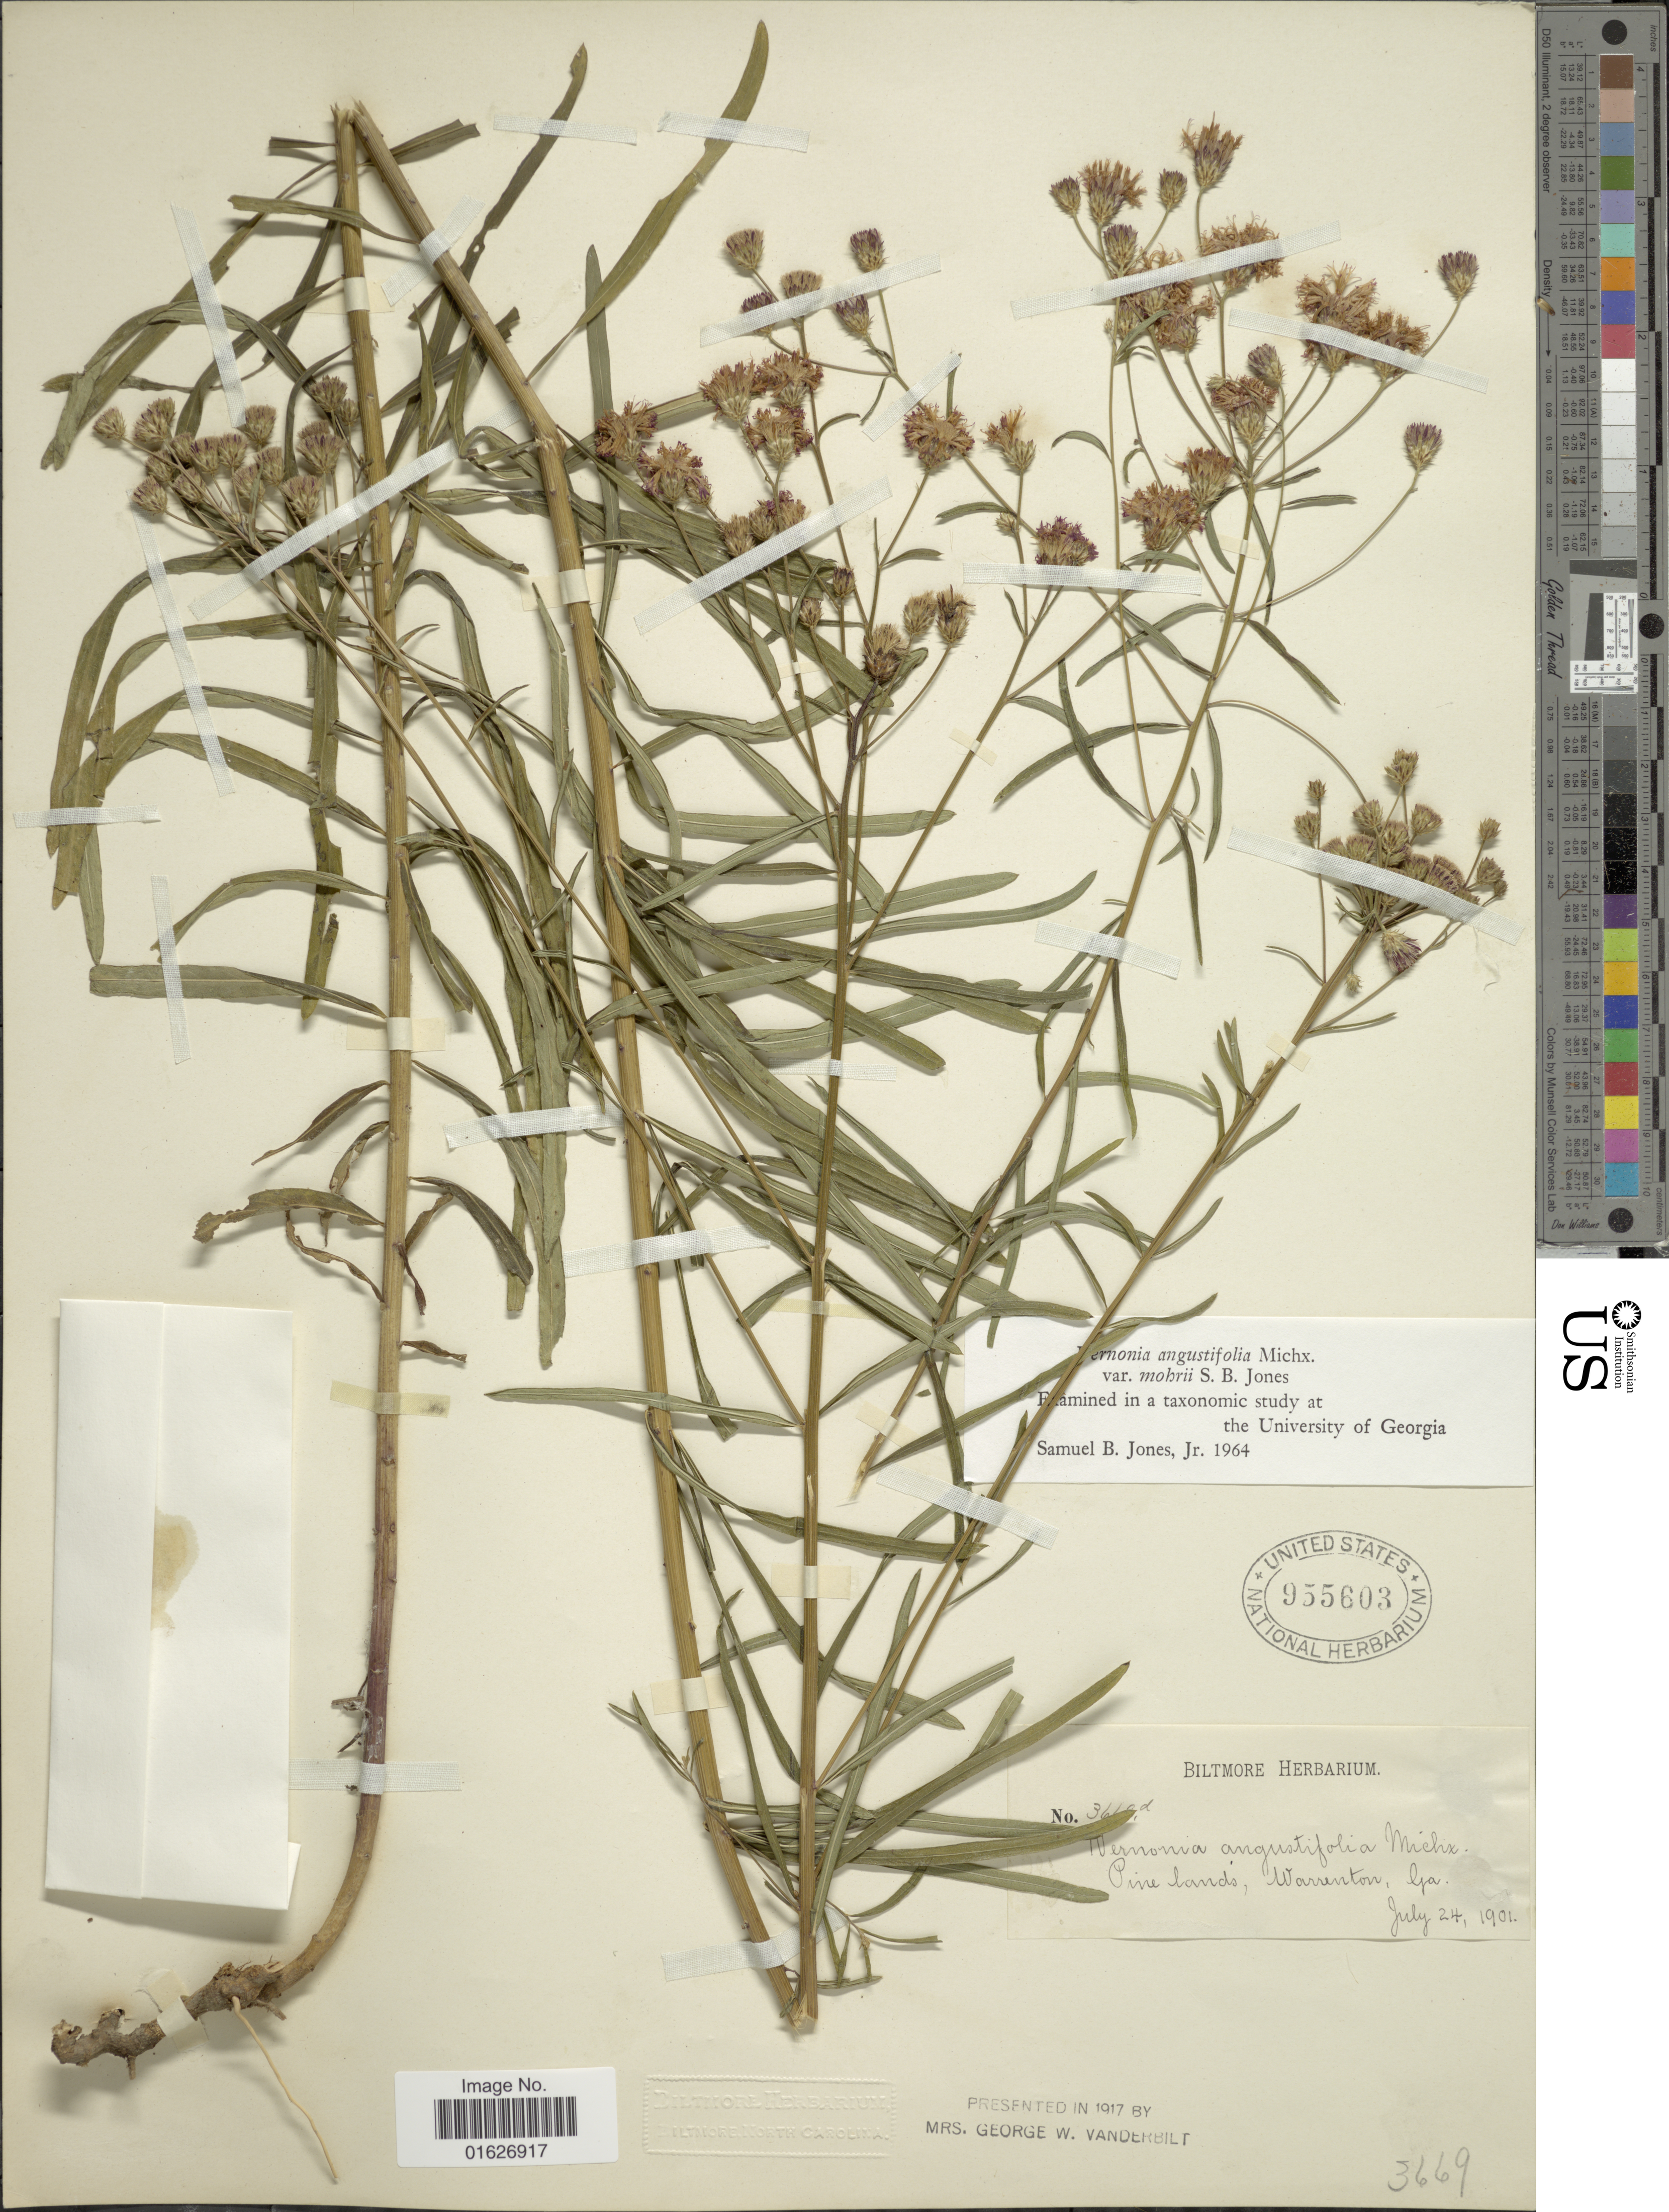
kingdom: Plantae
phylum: Tracheophyta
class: Magnoliopsida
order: Asterales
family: Asteraceae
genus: Vernonia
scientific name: Vernonia angustifolia var. mohrii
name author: S.B. Jones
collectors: ex herb. Biltmore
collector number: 3669d*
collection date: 1901-07-24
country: United States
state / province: Georgia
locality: Pine lands, Warrenton, Ga.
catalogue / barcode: US 955603